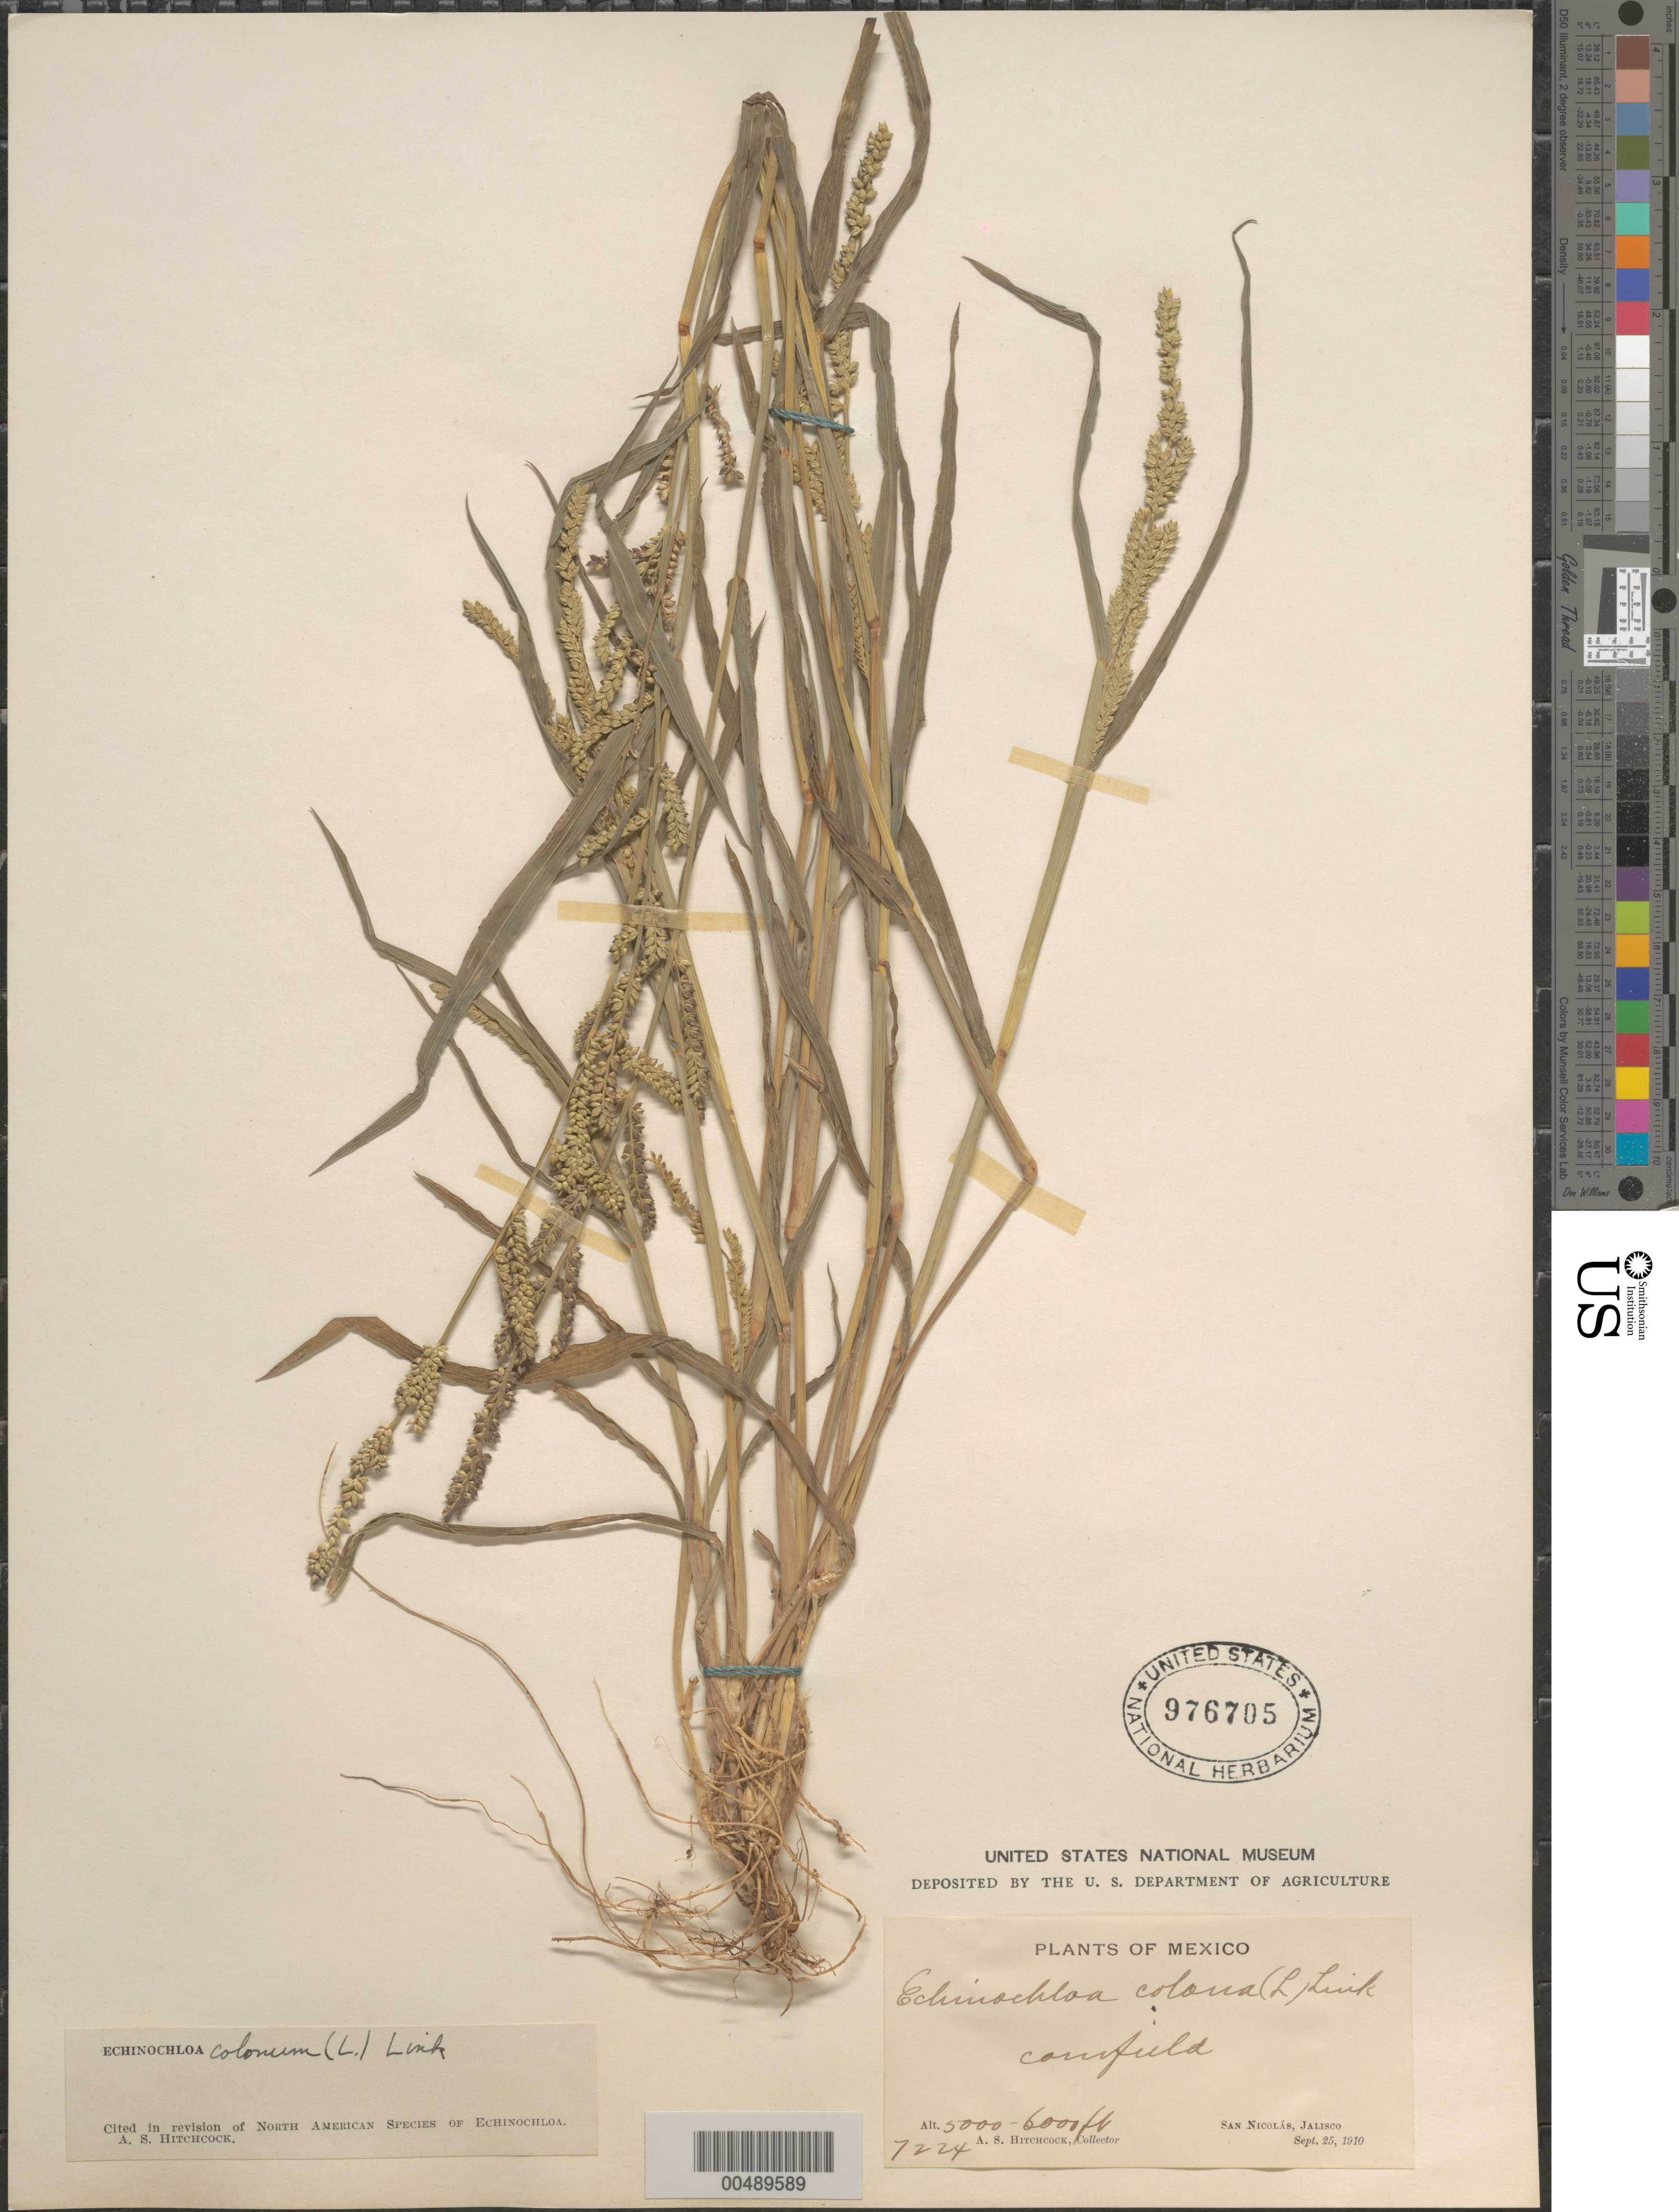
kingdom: Plantae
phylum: Tracheophyta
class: Liliopsida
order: Poales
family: Poaceae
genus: Echinochloa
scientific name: Echinochloa colona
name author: (L.) Link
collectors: A. S. Hitchcock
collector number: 7224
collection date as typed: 25 Sep 1910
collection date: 1910-09-25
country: Mexico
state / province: Jalisco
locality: San Nicolás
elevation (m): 1524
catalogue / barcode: US 976705